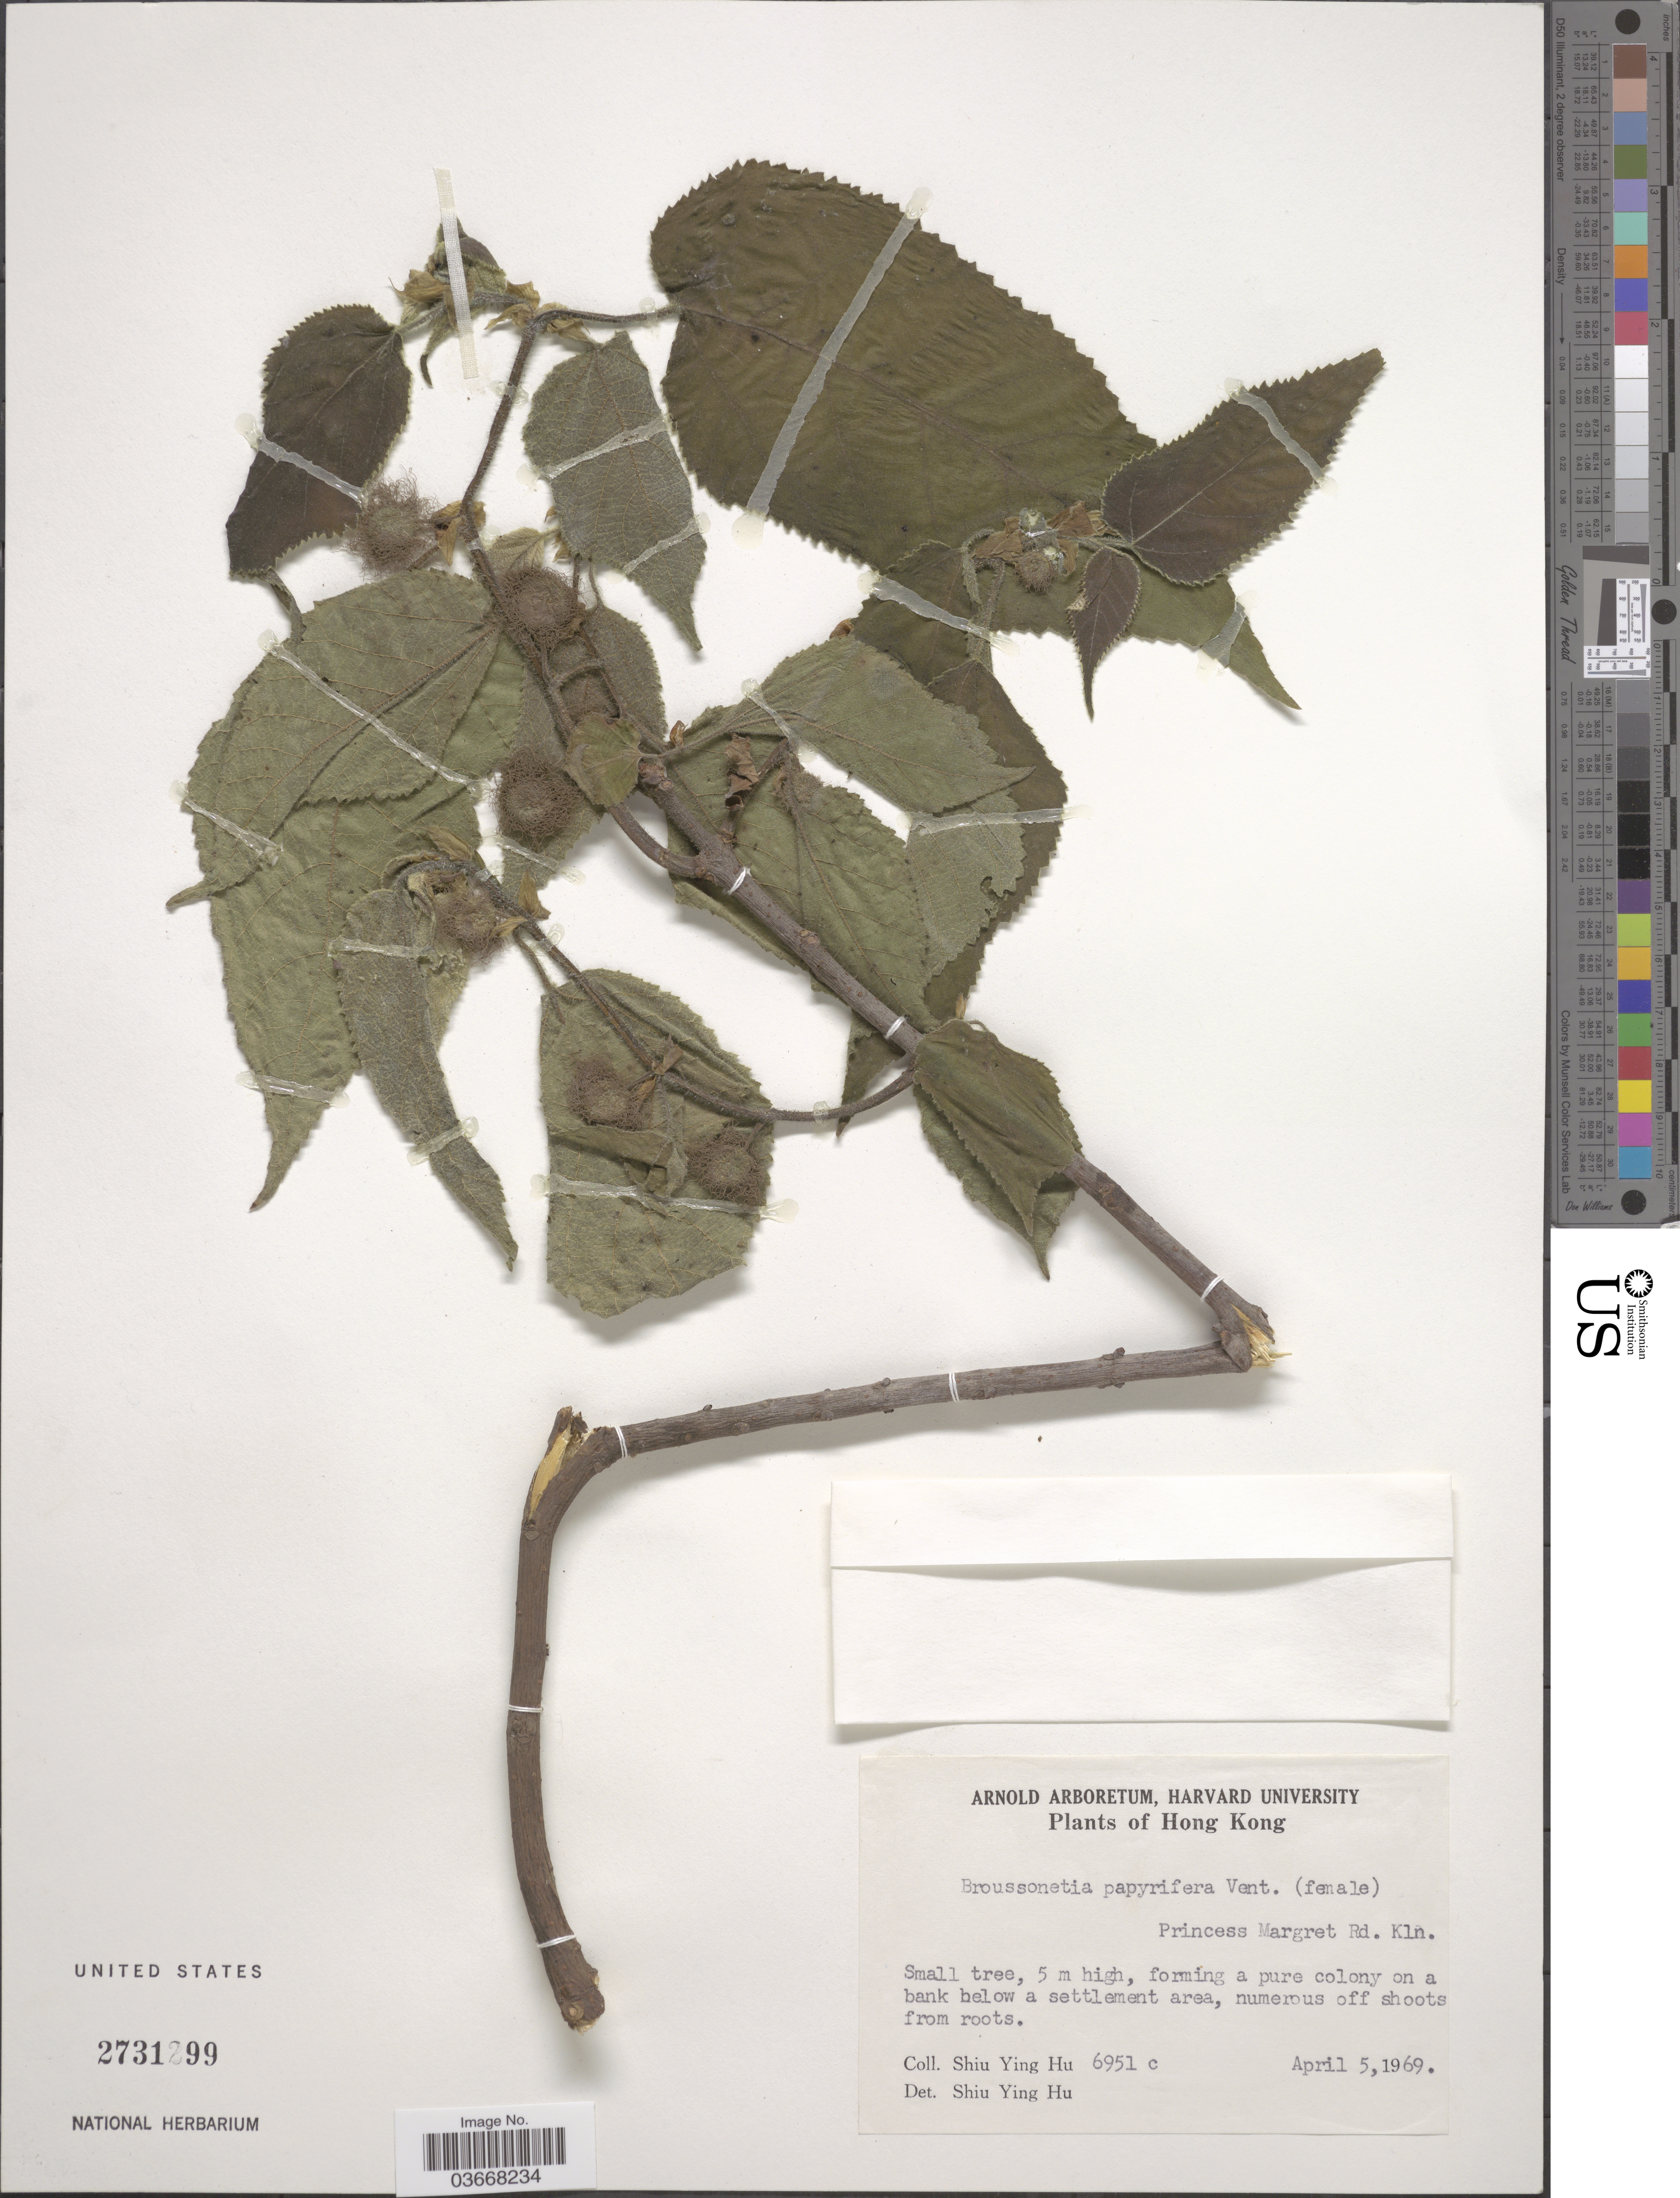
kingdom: Plantae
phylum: Tracheophyta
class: Magnoliopsida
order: Rosales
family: Moraceae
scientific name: Broussoneta papyrifera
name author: (L.) L'Hér. ex Vent.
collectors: S. Y. Hu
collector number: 6951c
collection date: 1969-04-05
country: China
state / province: Hong Kong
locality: Princess Margret Rd. Kln.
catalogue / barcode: US 2731299